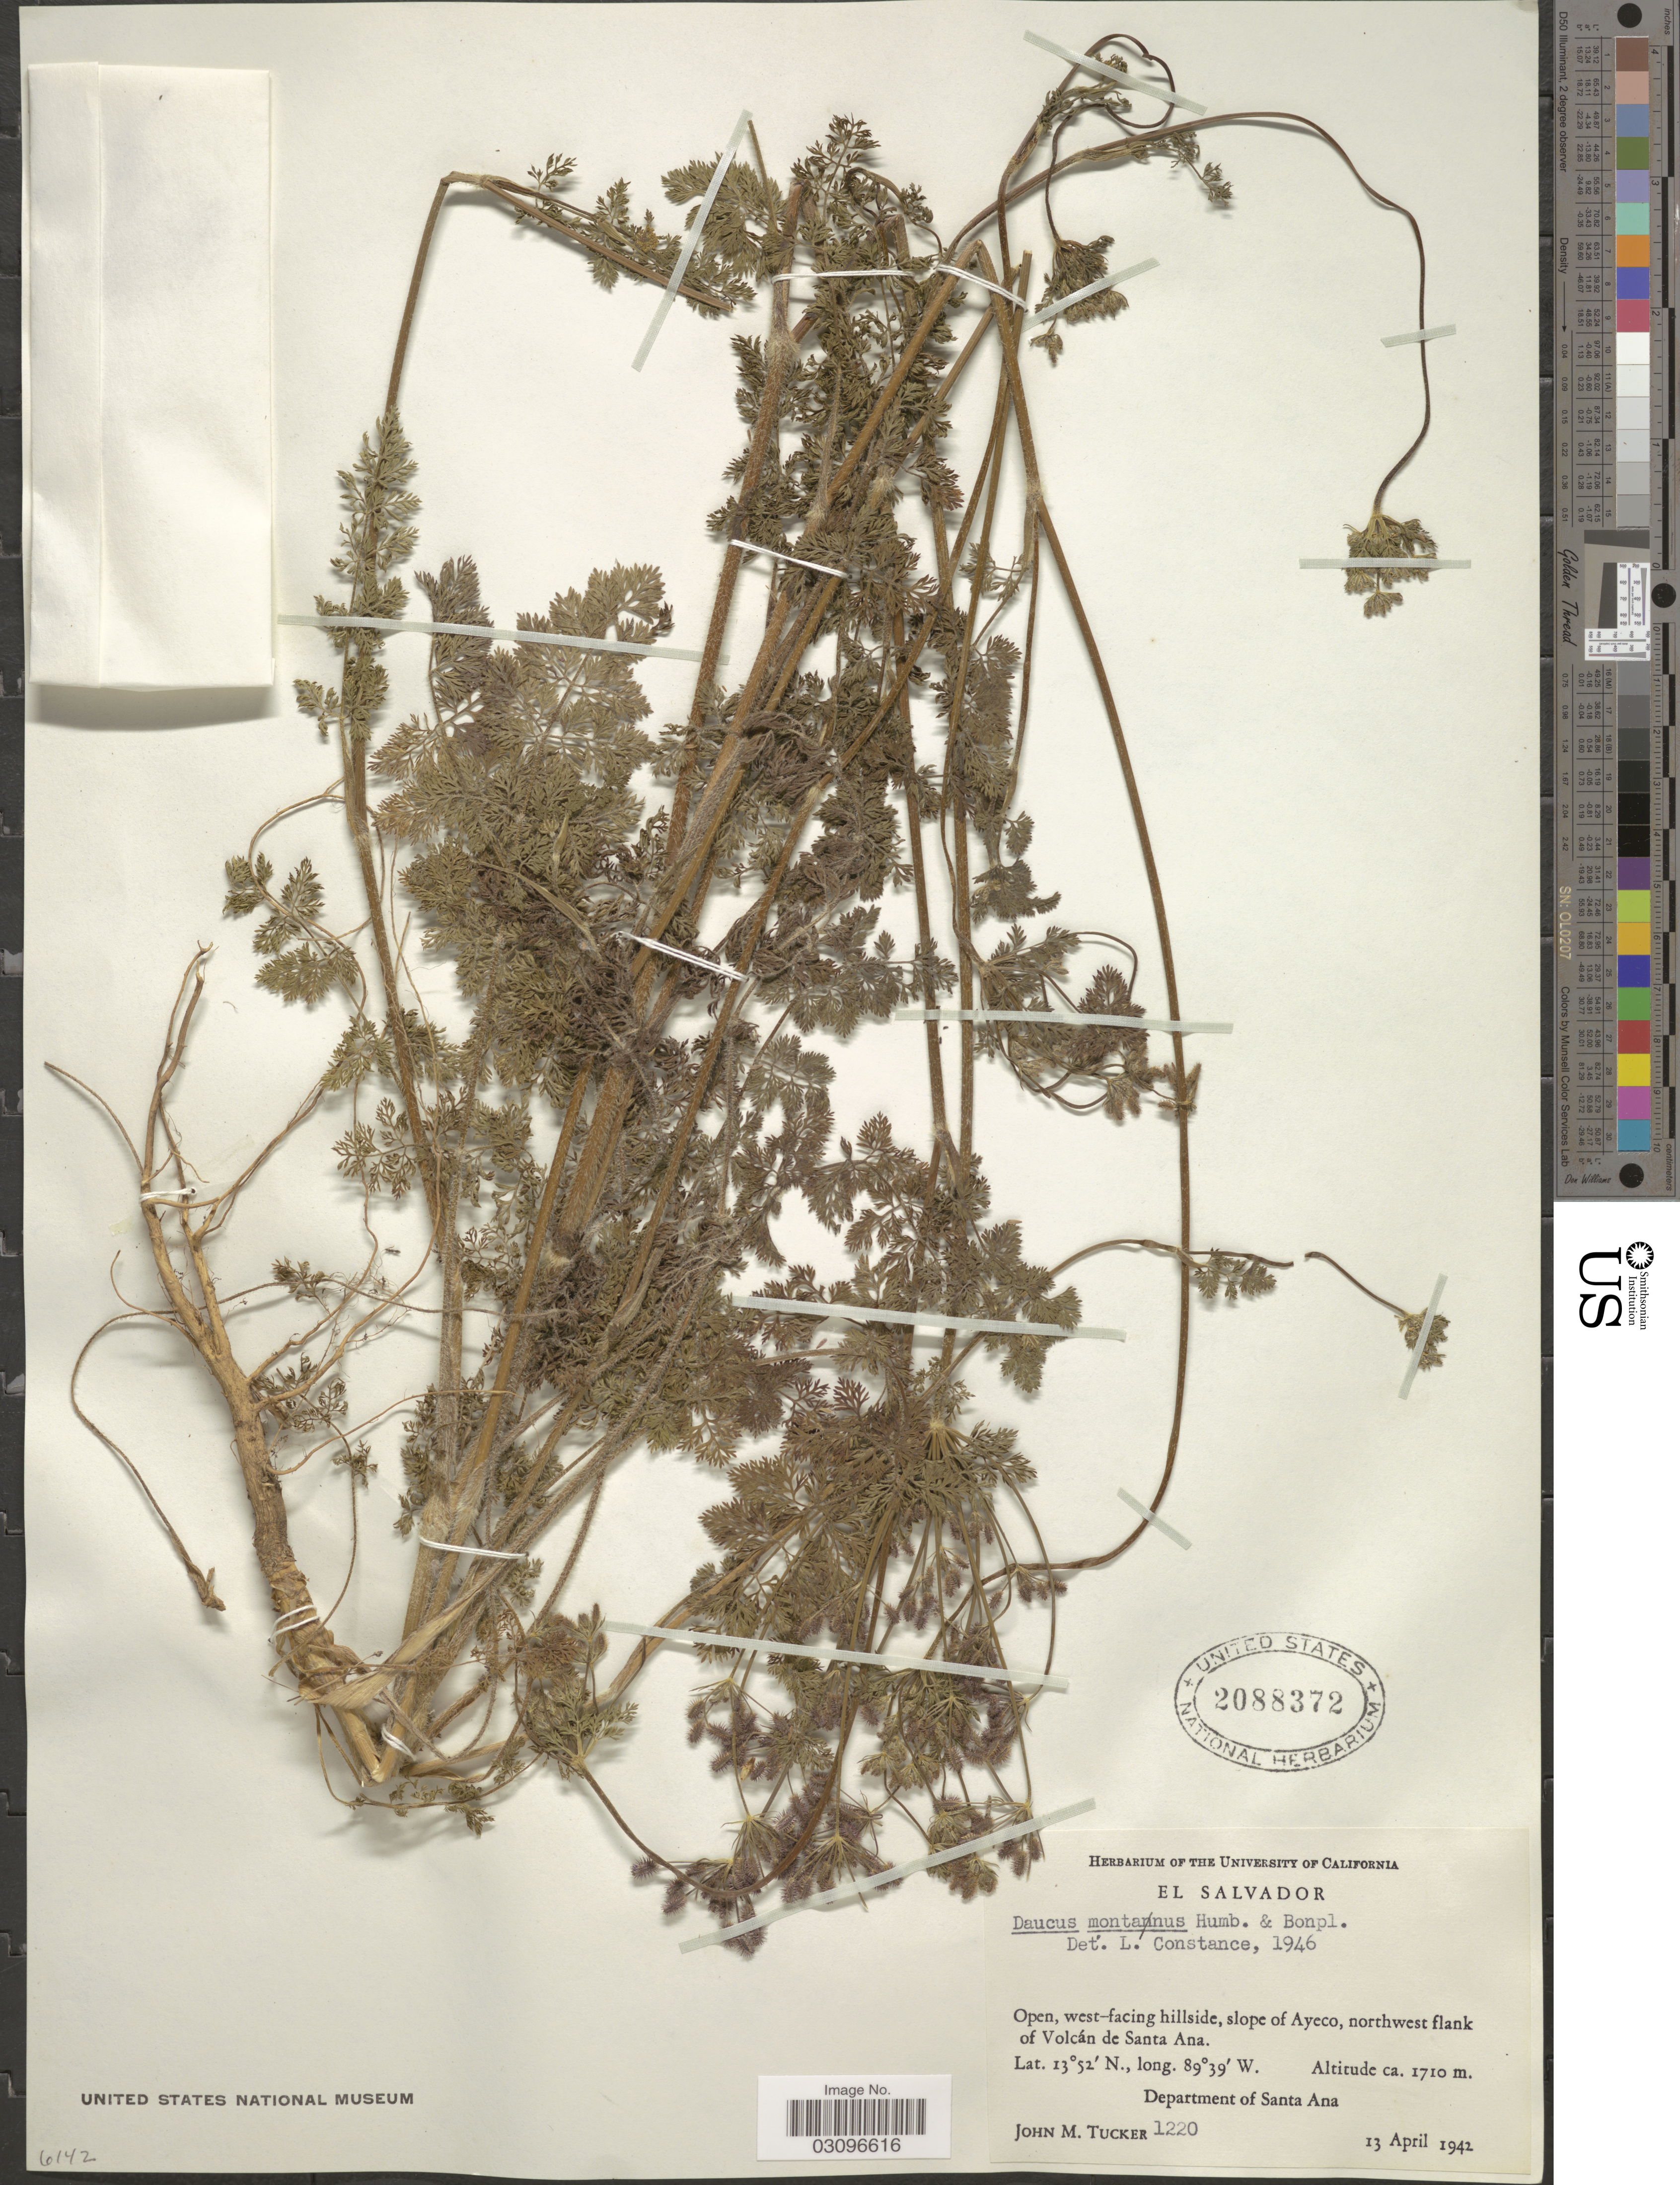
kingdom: Plantae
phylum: Tracheophyta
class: Magnoliopsida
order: Apiales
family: Apiaceae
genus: Daucus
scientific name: Daucus montanus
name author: Humb. & Bonpl. ex Spreng.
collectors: J. M. Tucker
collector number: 1220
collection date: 1942-04-13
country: El Salvador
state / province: Santa Ana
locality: Open, west-facing hillside, slope of Ayeco, northwest flank of Volcán de Santa Ana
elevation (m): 1710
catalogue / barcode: US 2088372